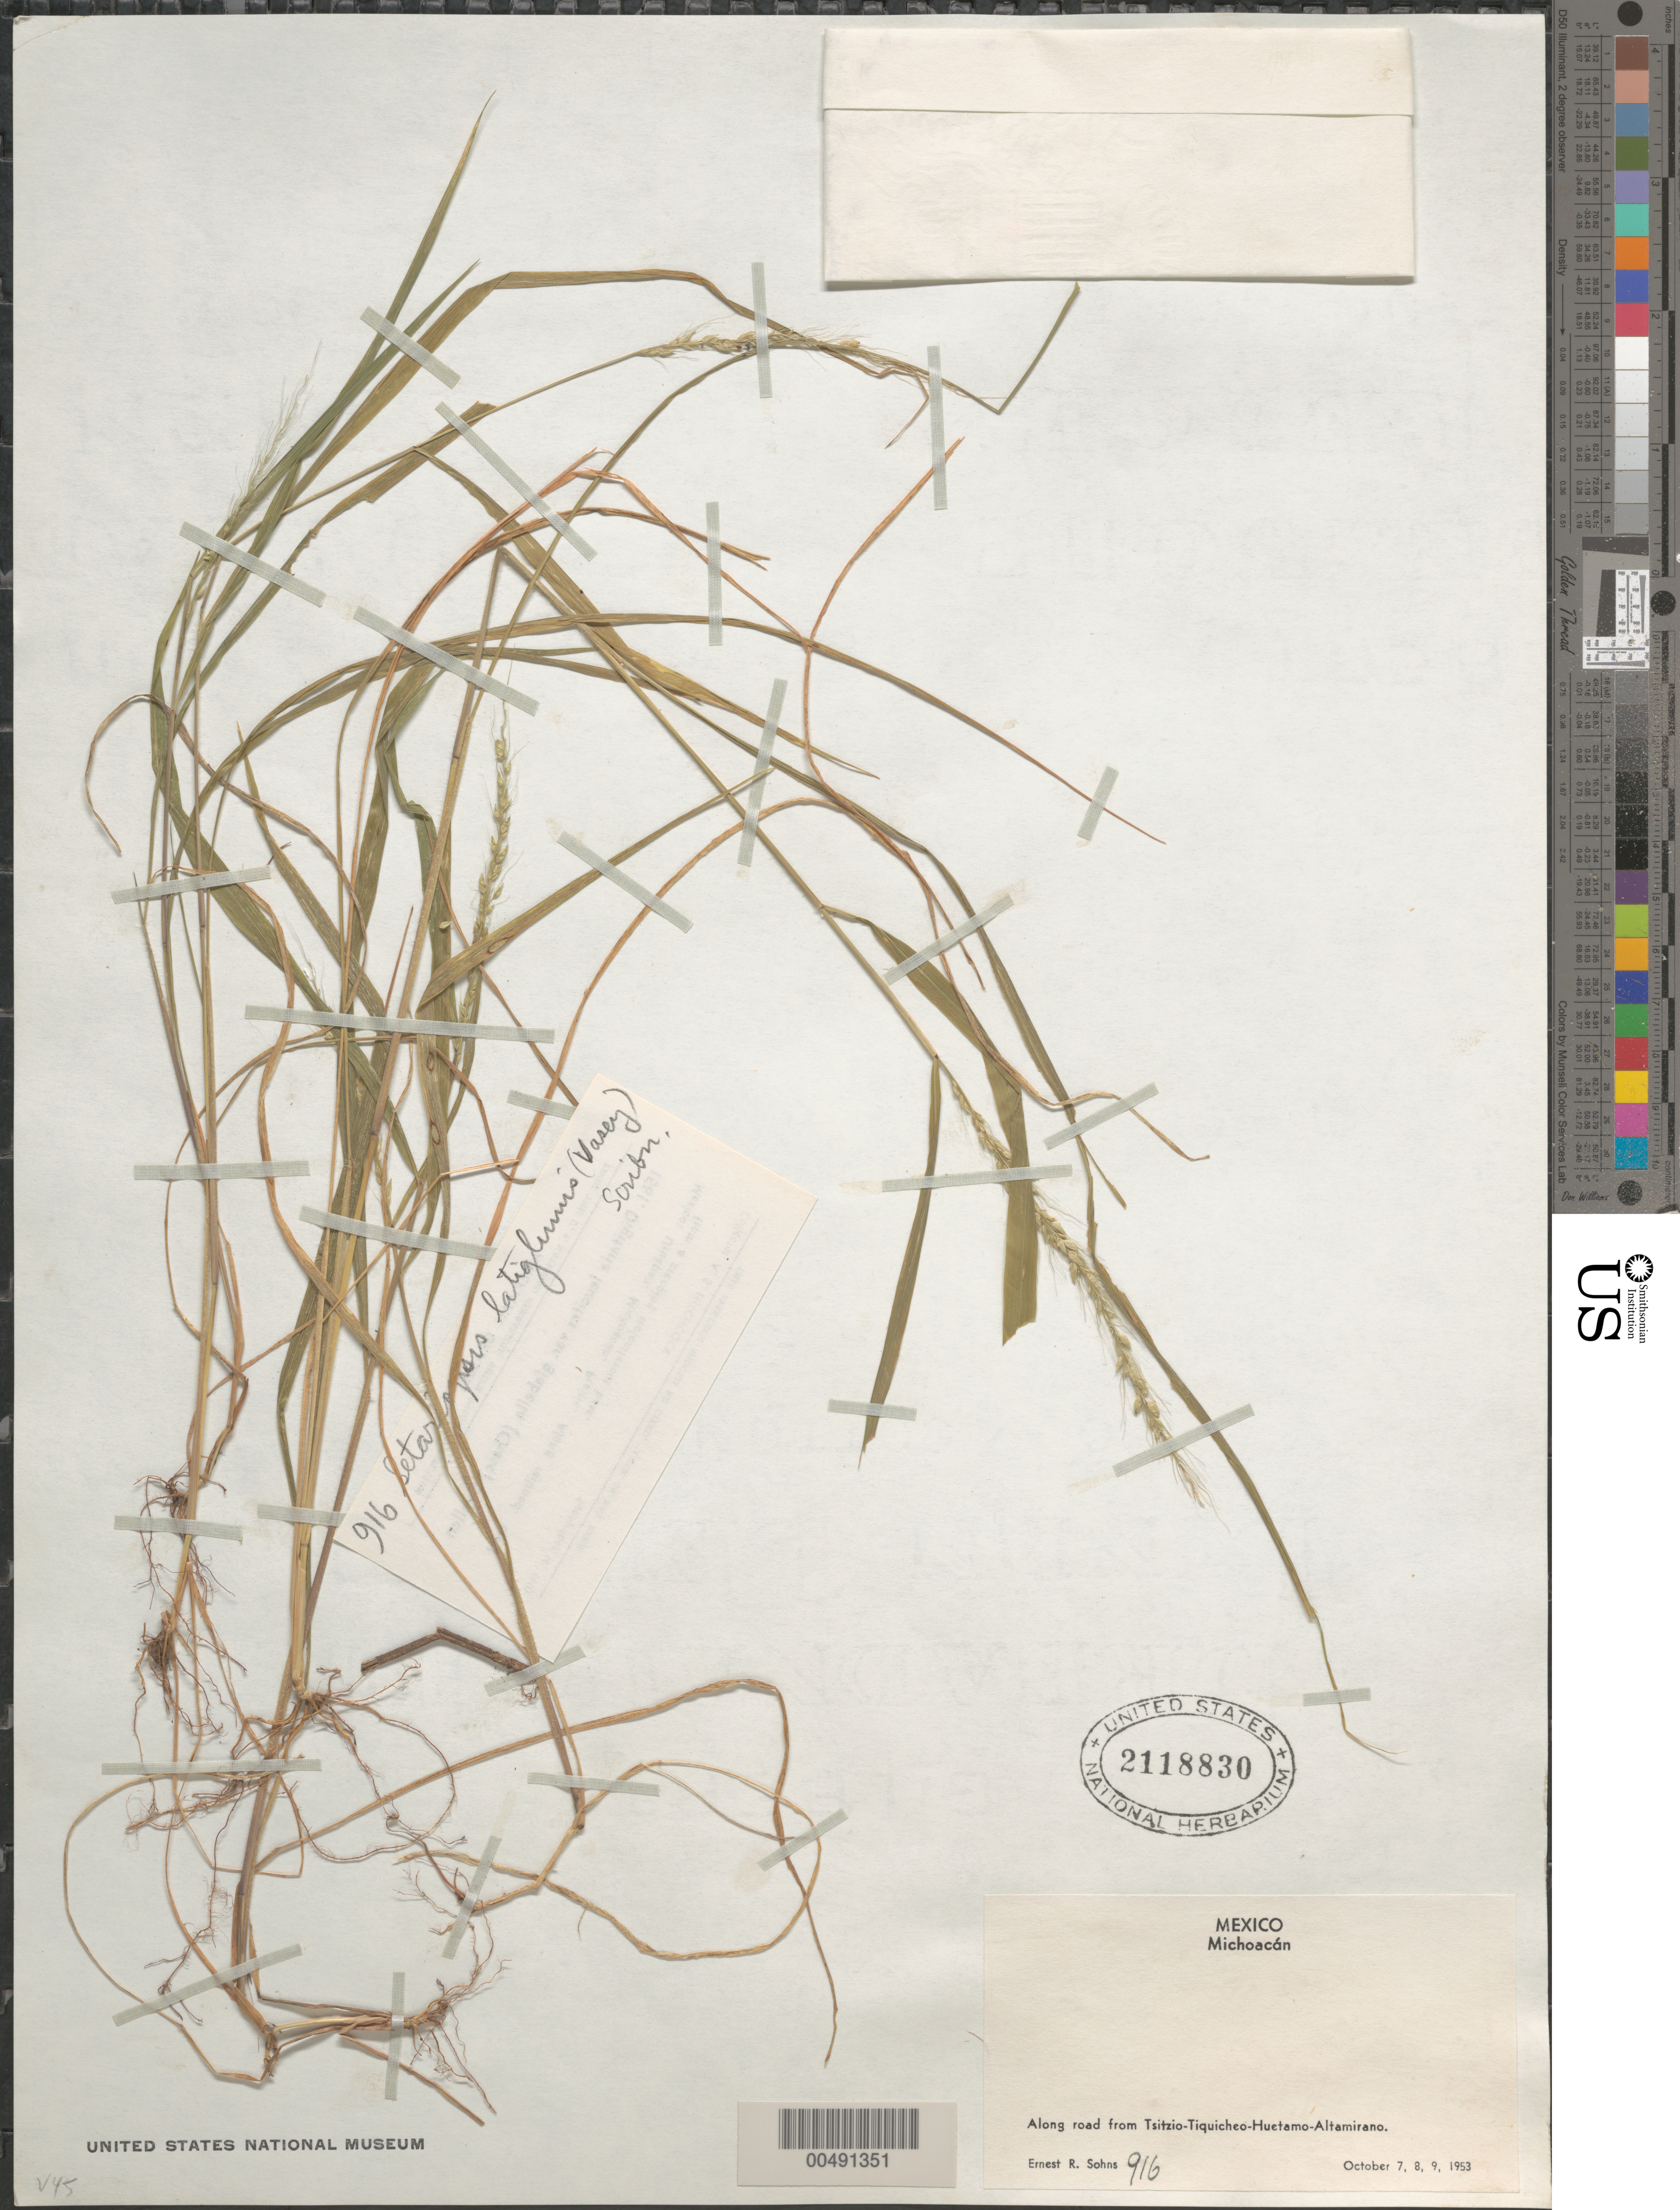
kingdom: Plantae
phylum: Tracheophyta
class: Liliopsida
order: Poales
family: Poaceae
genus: Setariopsis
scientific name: Setariopsis latiglumis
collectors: E. R. Sohns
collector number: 916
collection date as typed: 7 Oct 1953 to 9 Oct 1953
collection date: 1953-10-07/1953-10-09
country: Mexico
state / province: Michoacán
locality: Along rd from Tsitzio-Tiquicheo-Huetamo-Altamirano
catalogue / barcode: US 2118830